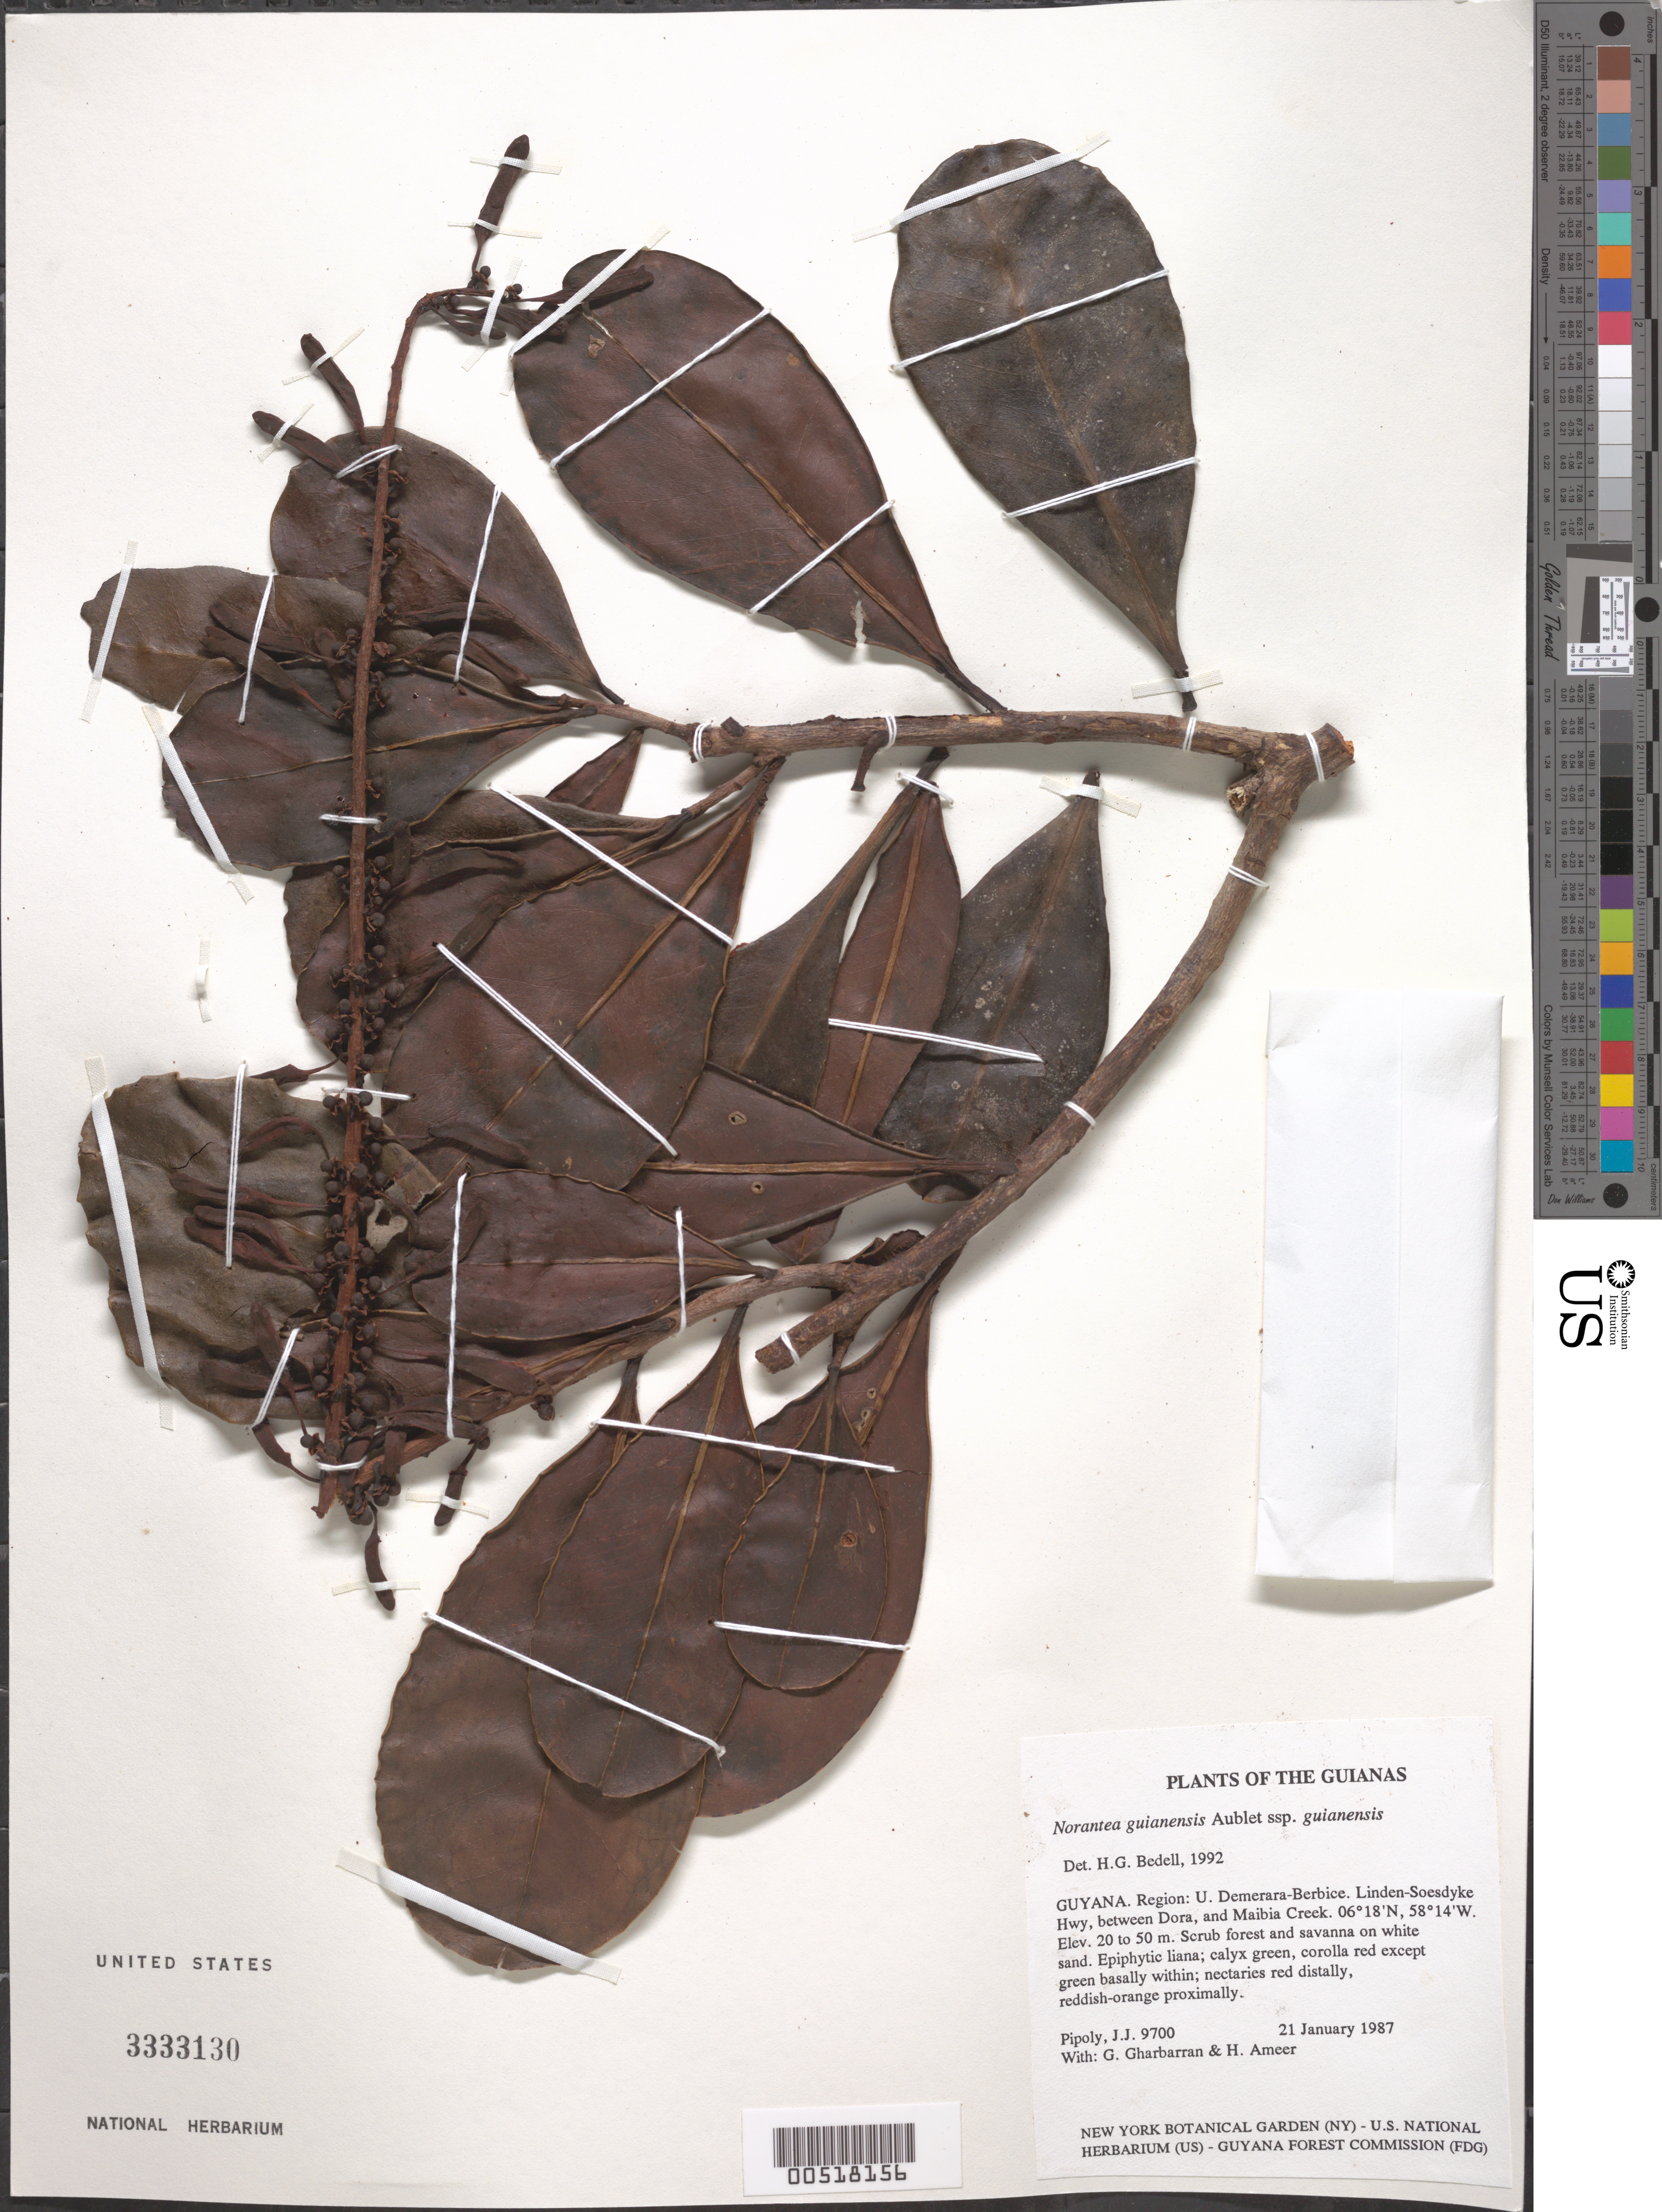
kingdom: Plantae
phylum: Tracheophyta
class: Magnoliopsida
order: Ericales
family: Marcgraviaceae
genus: Norantea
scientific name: Norantea guianensis subsp. guianensis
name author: Aubl.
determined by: Bedell, H. G.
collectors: J. J. Pipoly, G. Gharbarran & H. Ameer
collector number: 9700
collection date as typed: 21 January 1987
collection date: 1987-01-21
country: Guyana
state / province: U. Demerara-Berbice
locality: Linden-Soesdyke Hwy, between Dora and Maibia Creek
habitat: Scrub forest and savanna on white sand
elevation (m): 20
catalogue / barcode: US 3333130